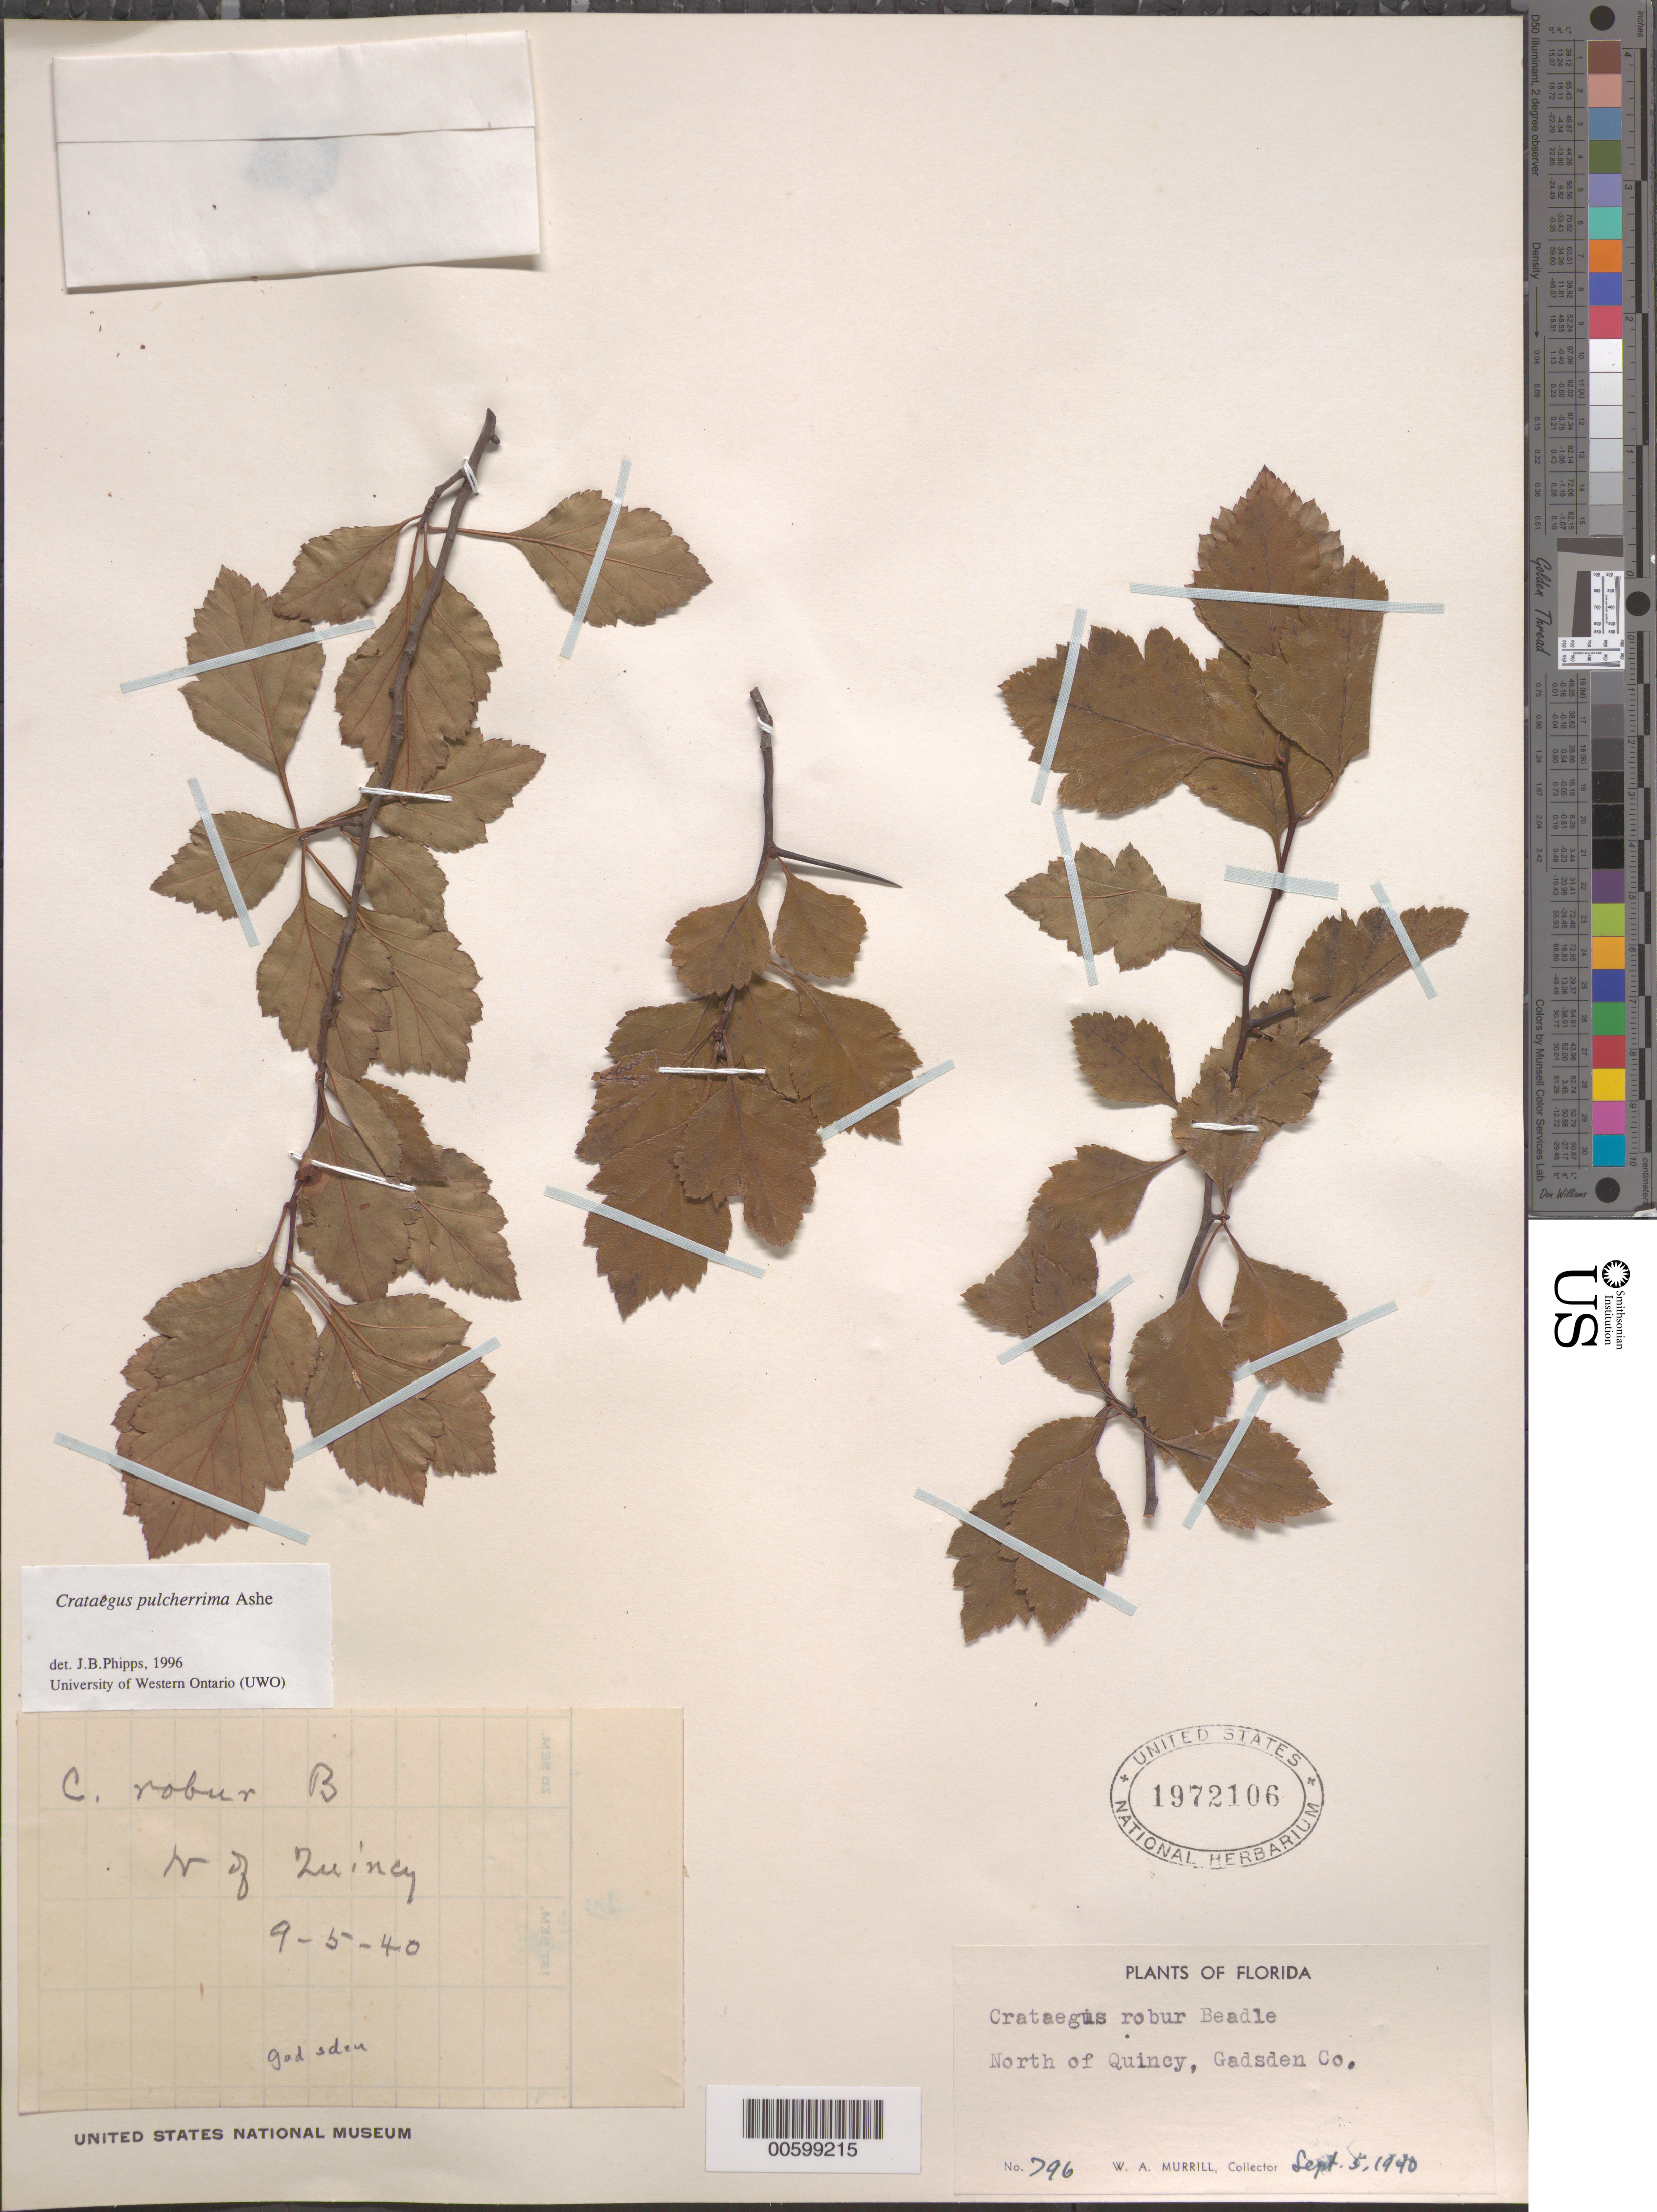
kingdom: Plantae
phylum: Tracheophyta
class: Magnoliopsida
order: Rosales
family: Rosaceae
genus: Crataegus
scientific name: Crataegus pulcherrima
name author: Ashe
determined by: Phipps, James B., (UWO), University of Western Ontario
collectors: W. A. Murrill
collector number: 796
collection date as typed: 05 Sep 1940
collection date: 1940-09-05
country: United States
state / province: Florida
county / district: Gadsden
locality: N of Quincy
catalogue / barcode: US 1972106